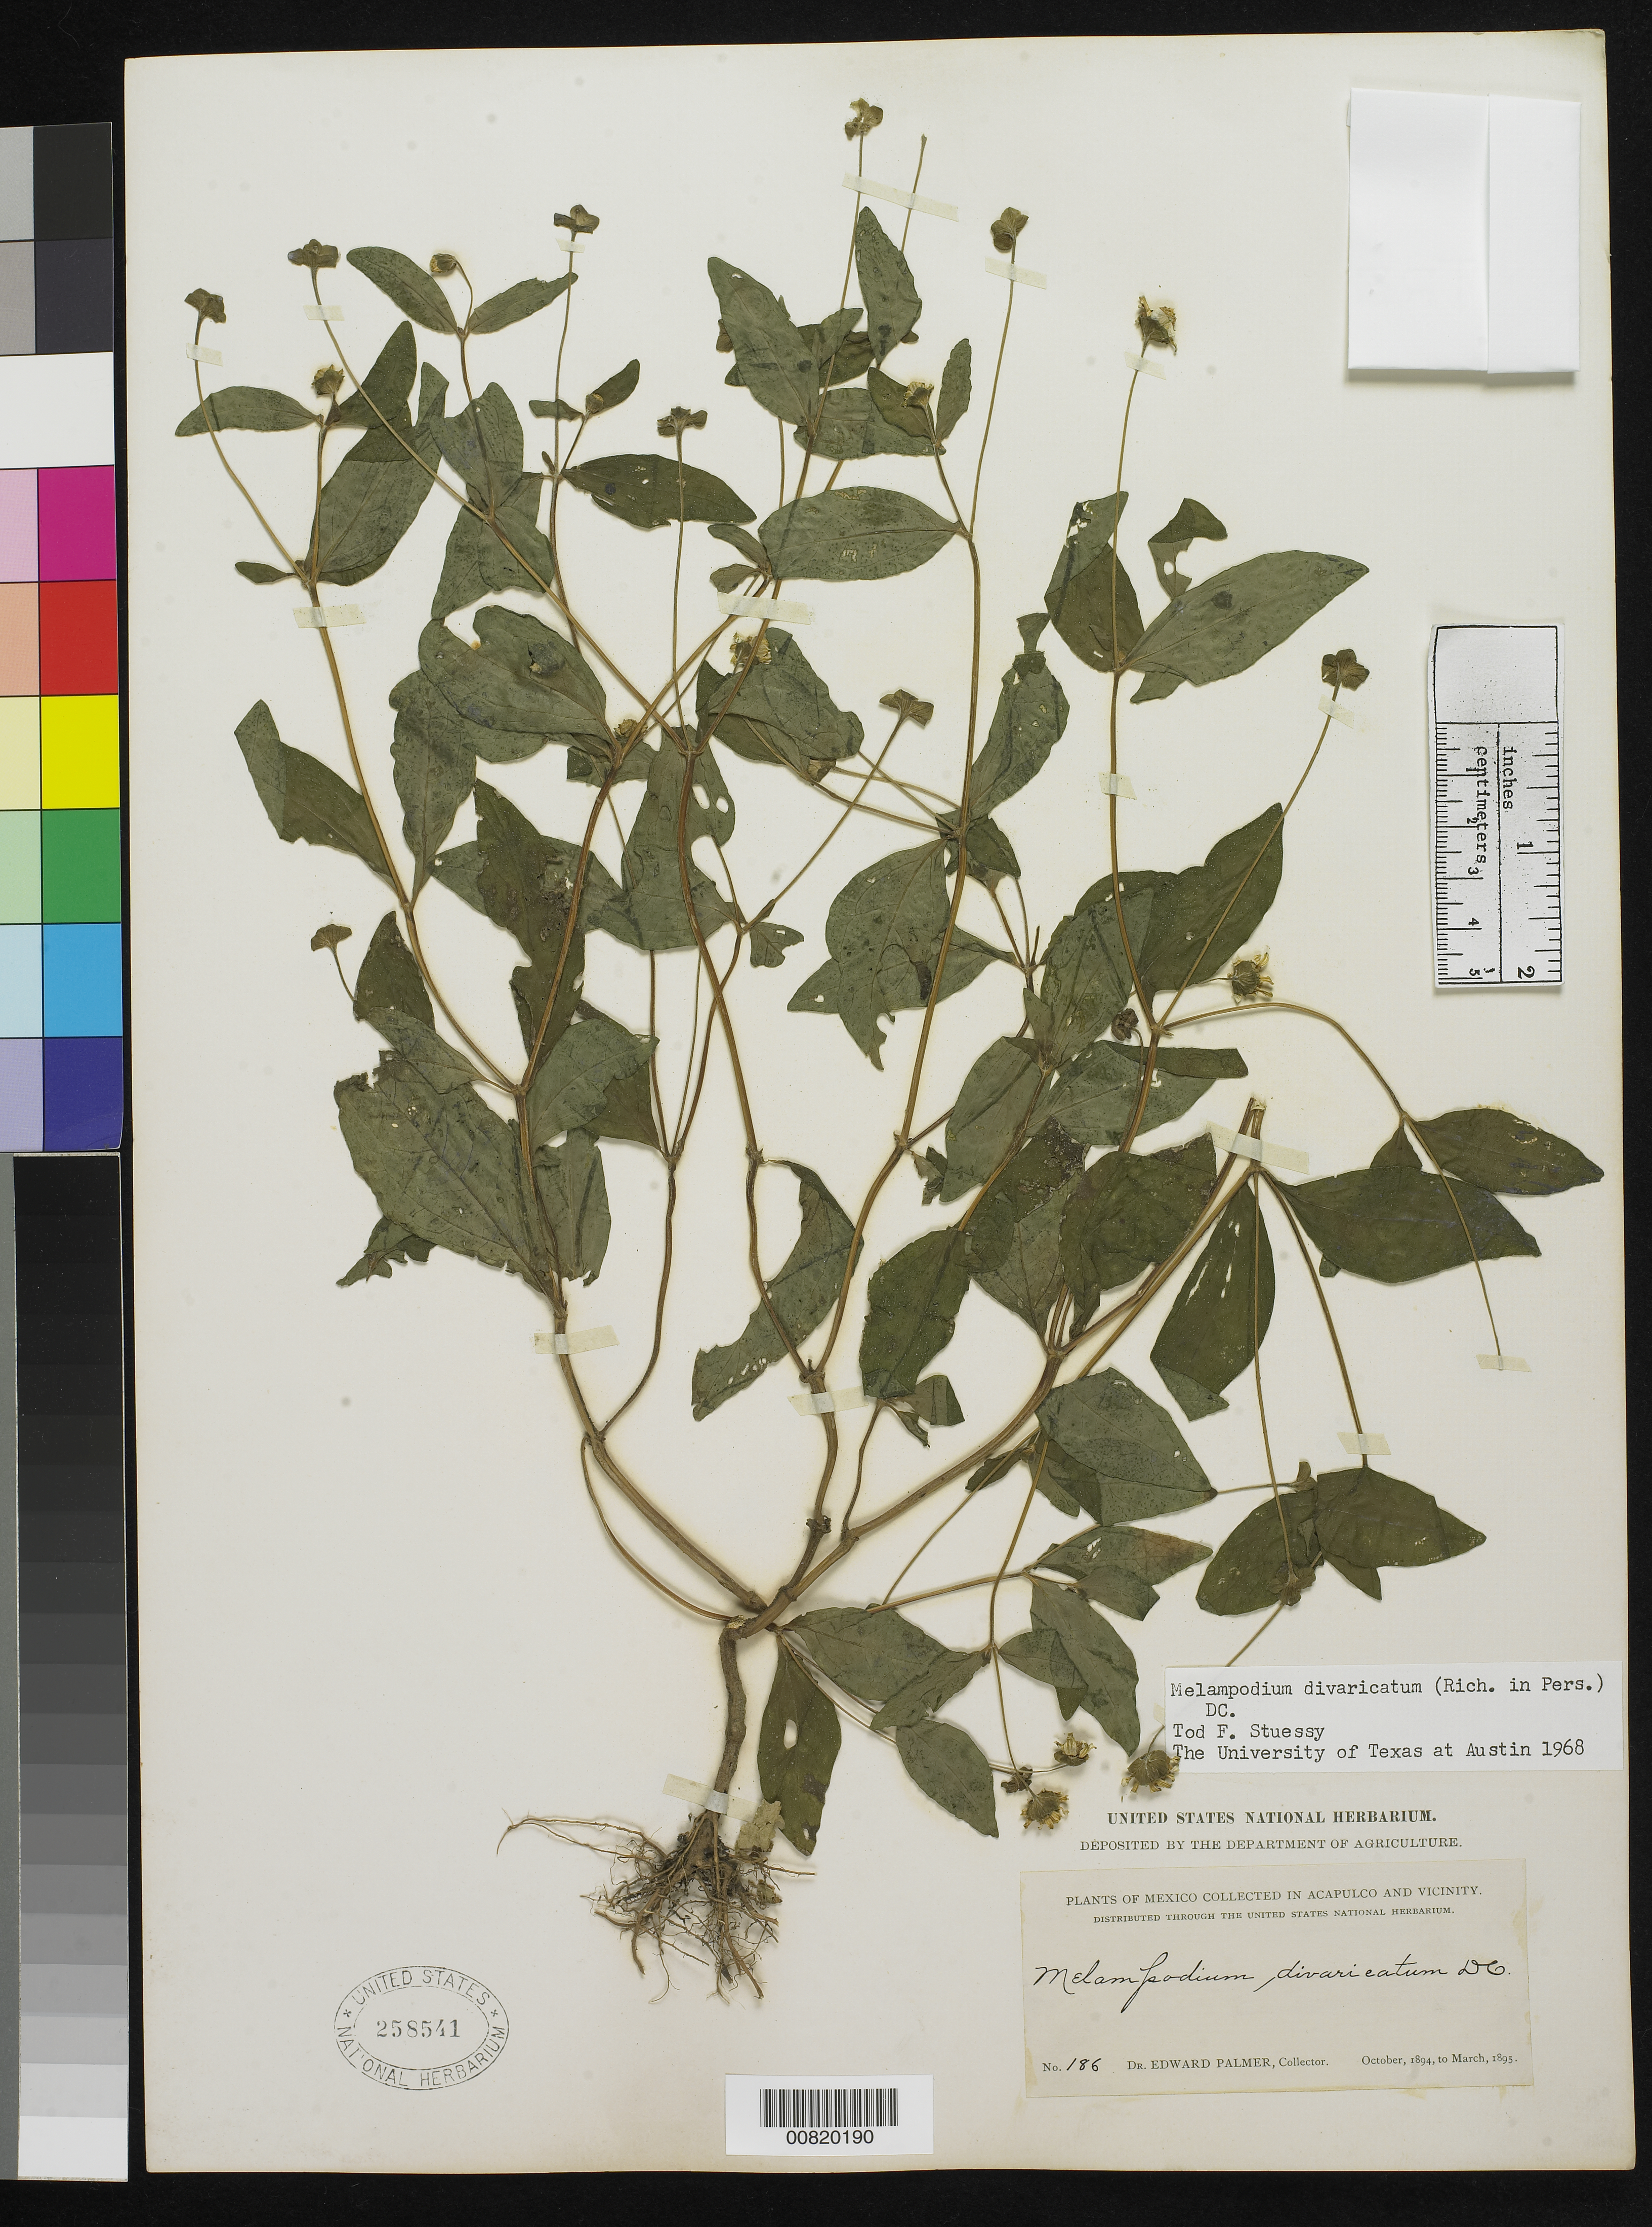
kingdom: Plantae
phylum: Tracheophyta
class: Magnoliopsida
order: Asterales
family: Asteraceae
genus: Melampodium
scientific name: Melampodium divaricatum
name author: (Rich.) DC.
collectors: E. Palmer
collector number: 186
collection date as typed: Oct 1894 to -- Mar 1895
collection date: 1894-10/1895-03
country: Mexico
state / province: Guerrero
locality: Acapulco, Guerrero and vicinity.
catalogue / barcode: US 258541